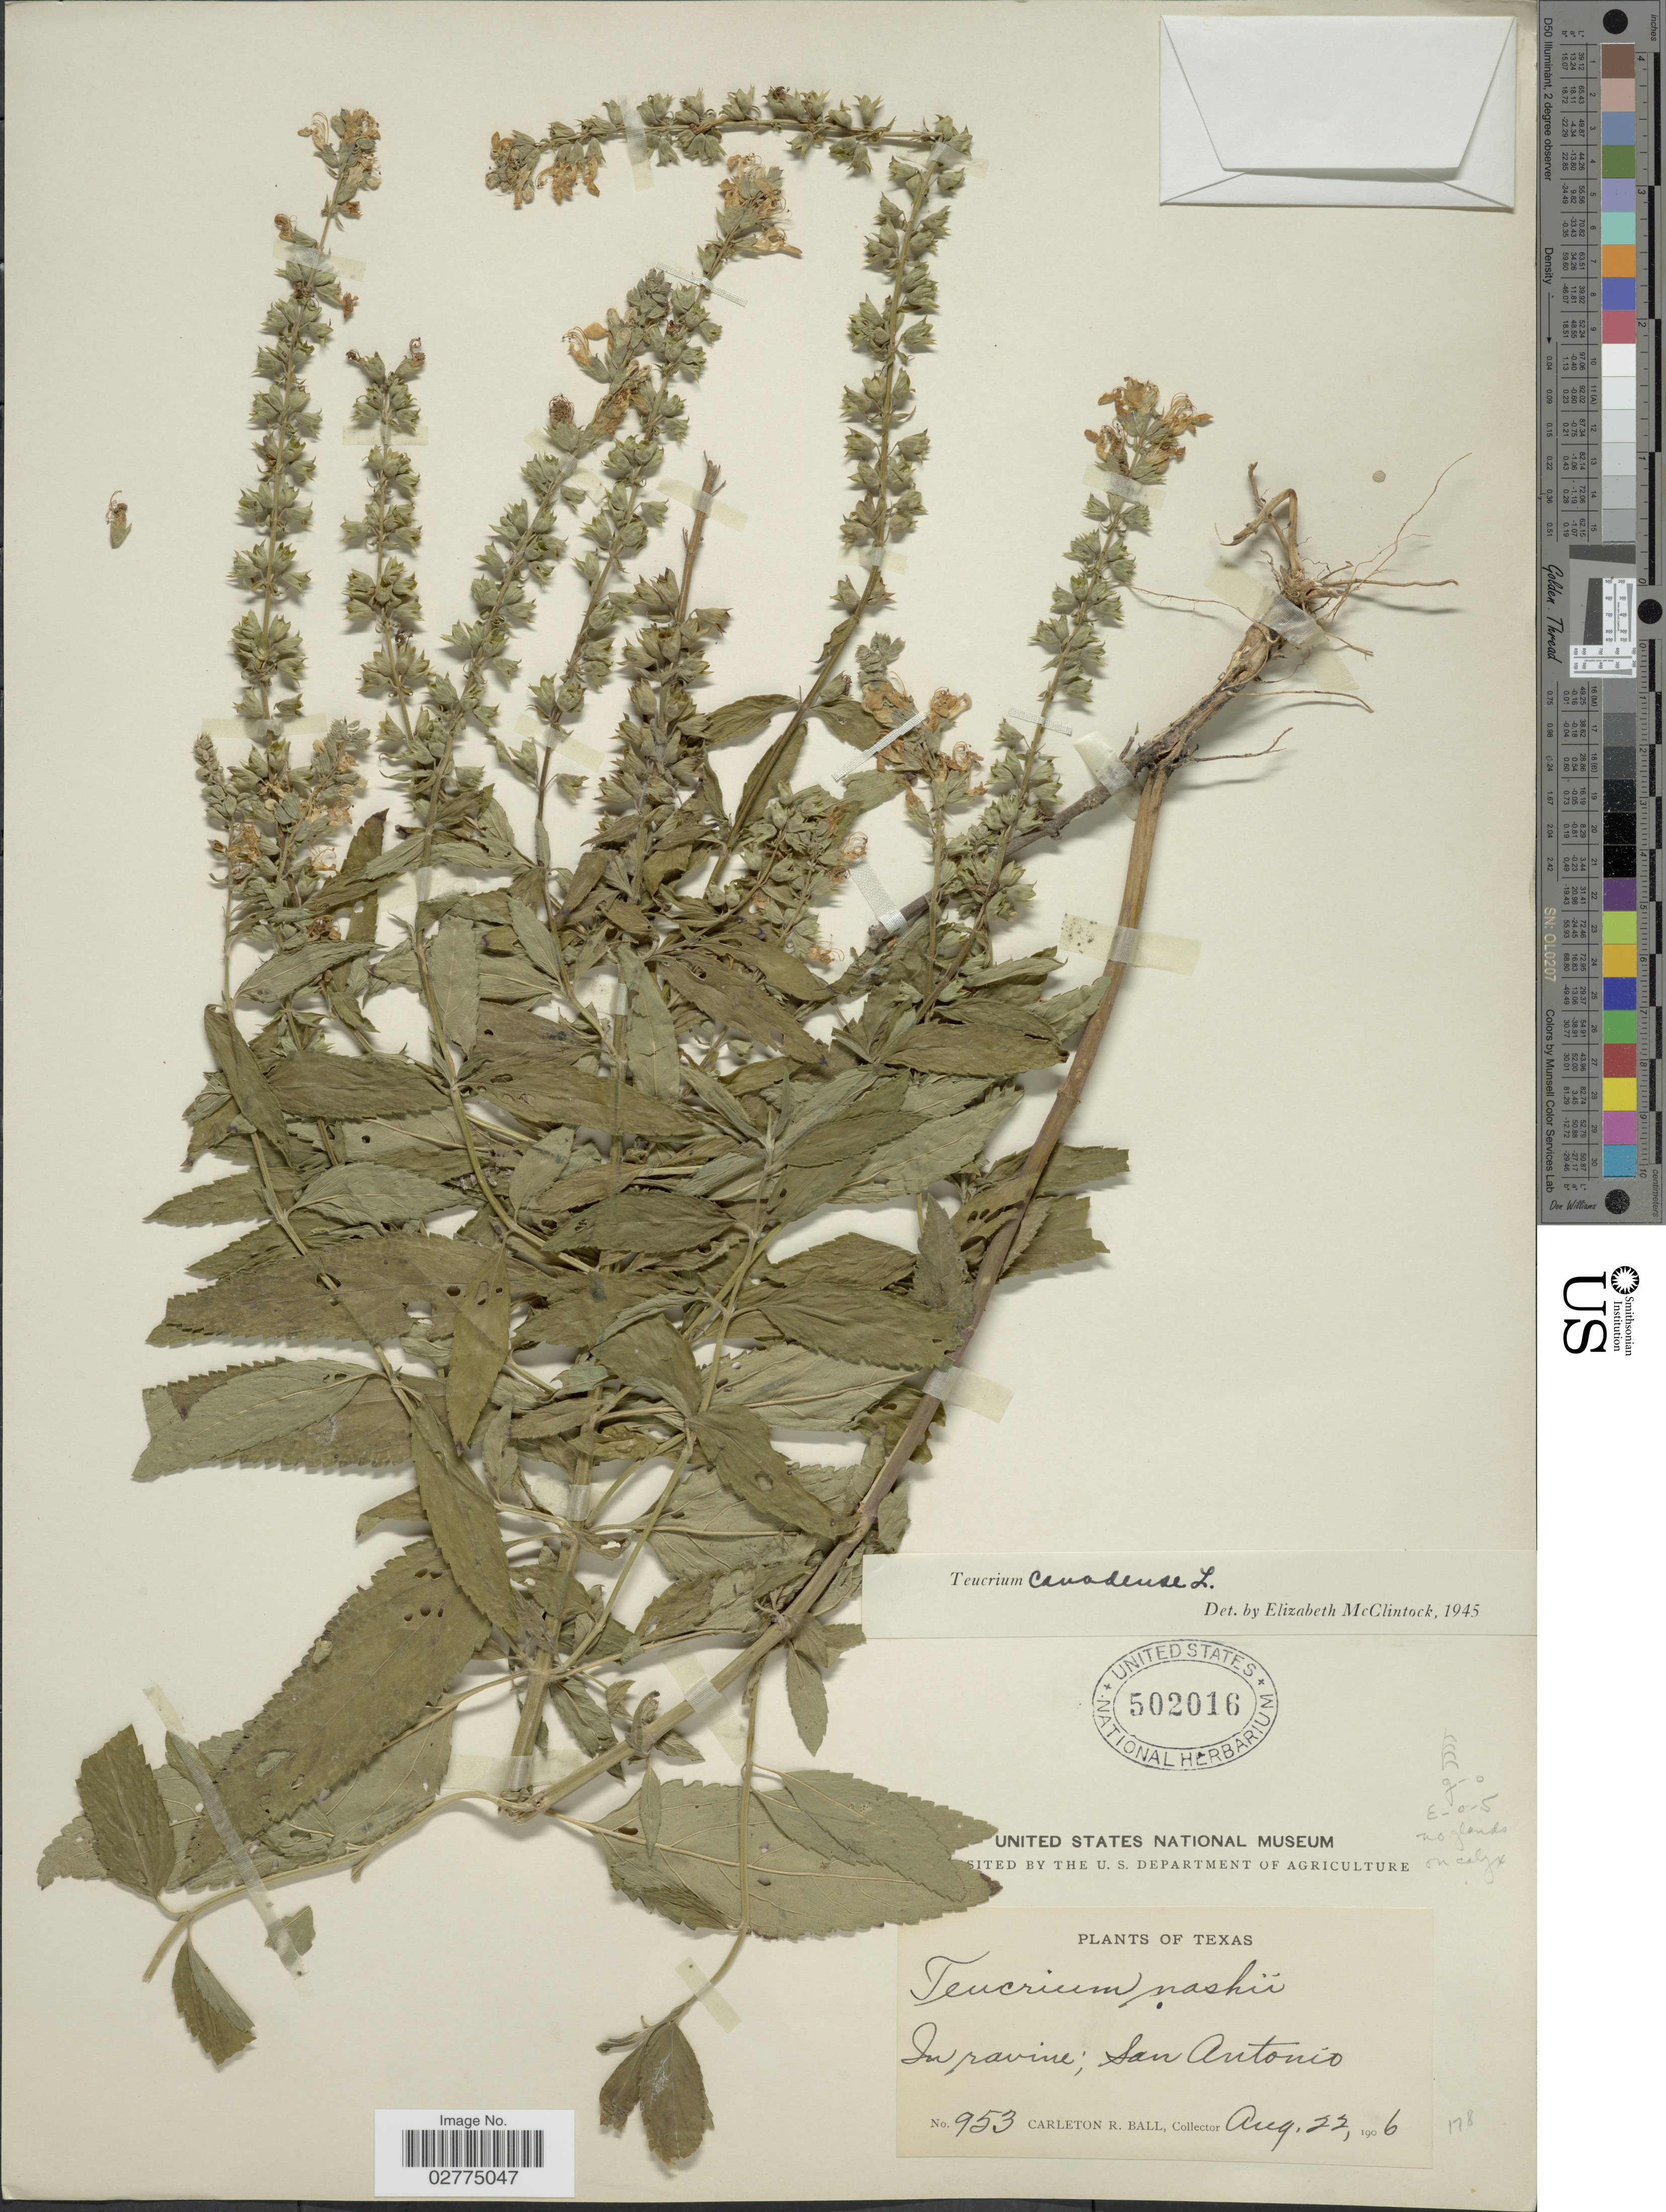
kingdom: Plantae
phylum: Tracheophyta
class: Magnoliopsida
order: Lamiales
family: Lamiaceae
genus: Teucrium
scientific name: Teucrium canadense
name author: L.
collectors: C. R. Ball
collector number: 953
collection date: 1906-08-22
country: United States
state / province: Texas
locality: In ravine; San Antonio.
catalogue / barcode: US 502016